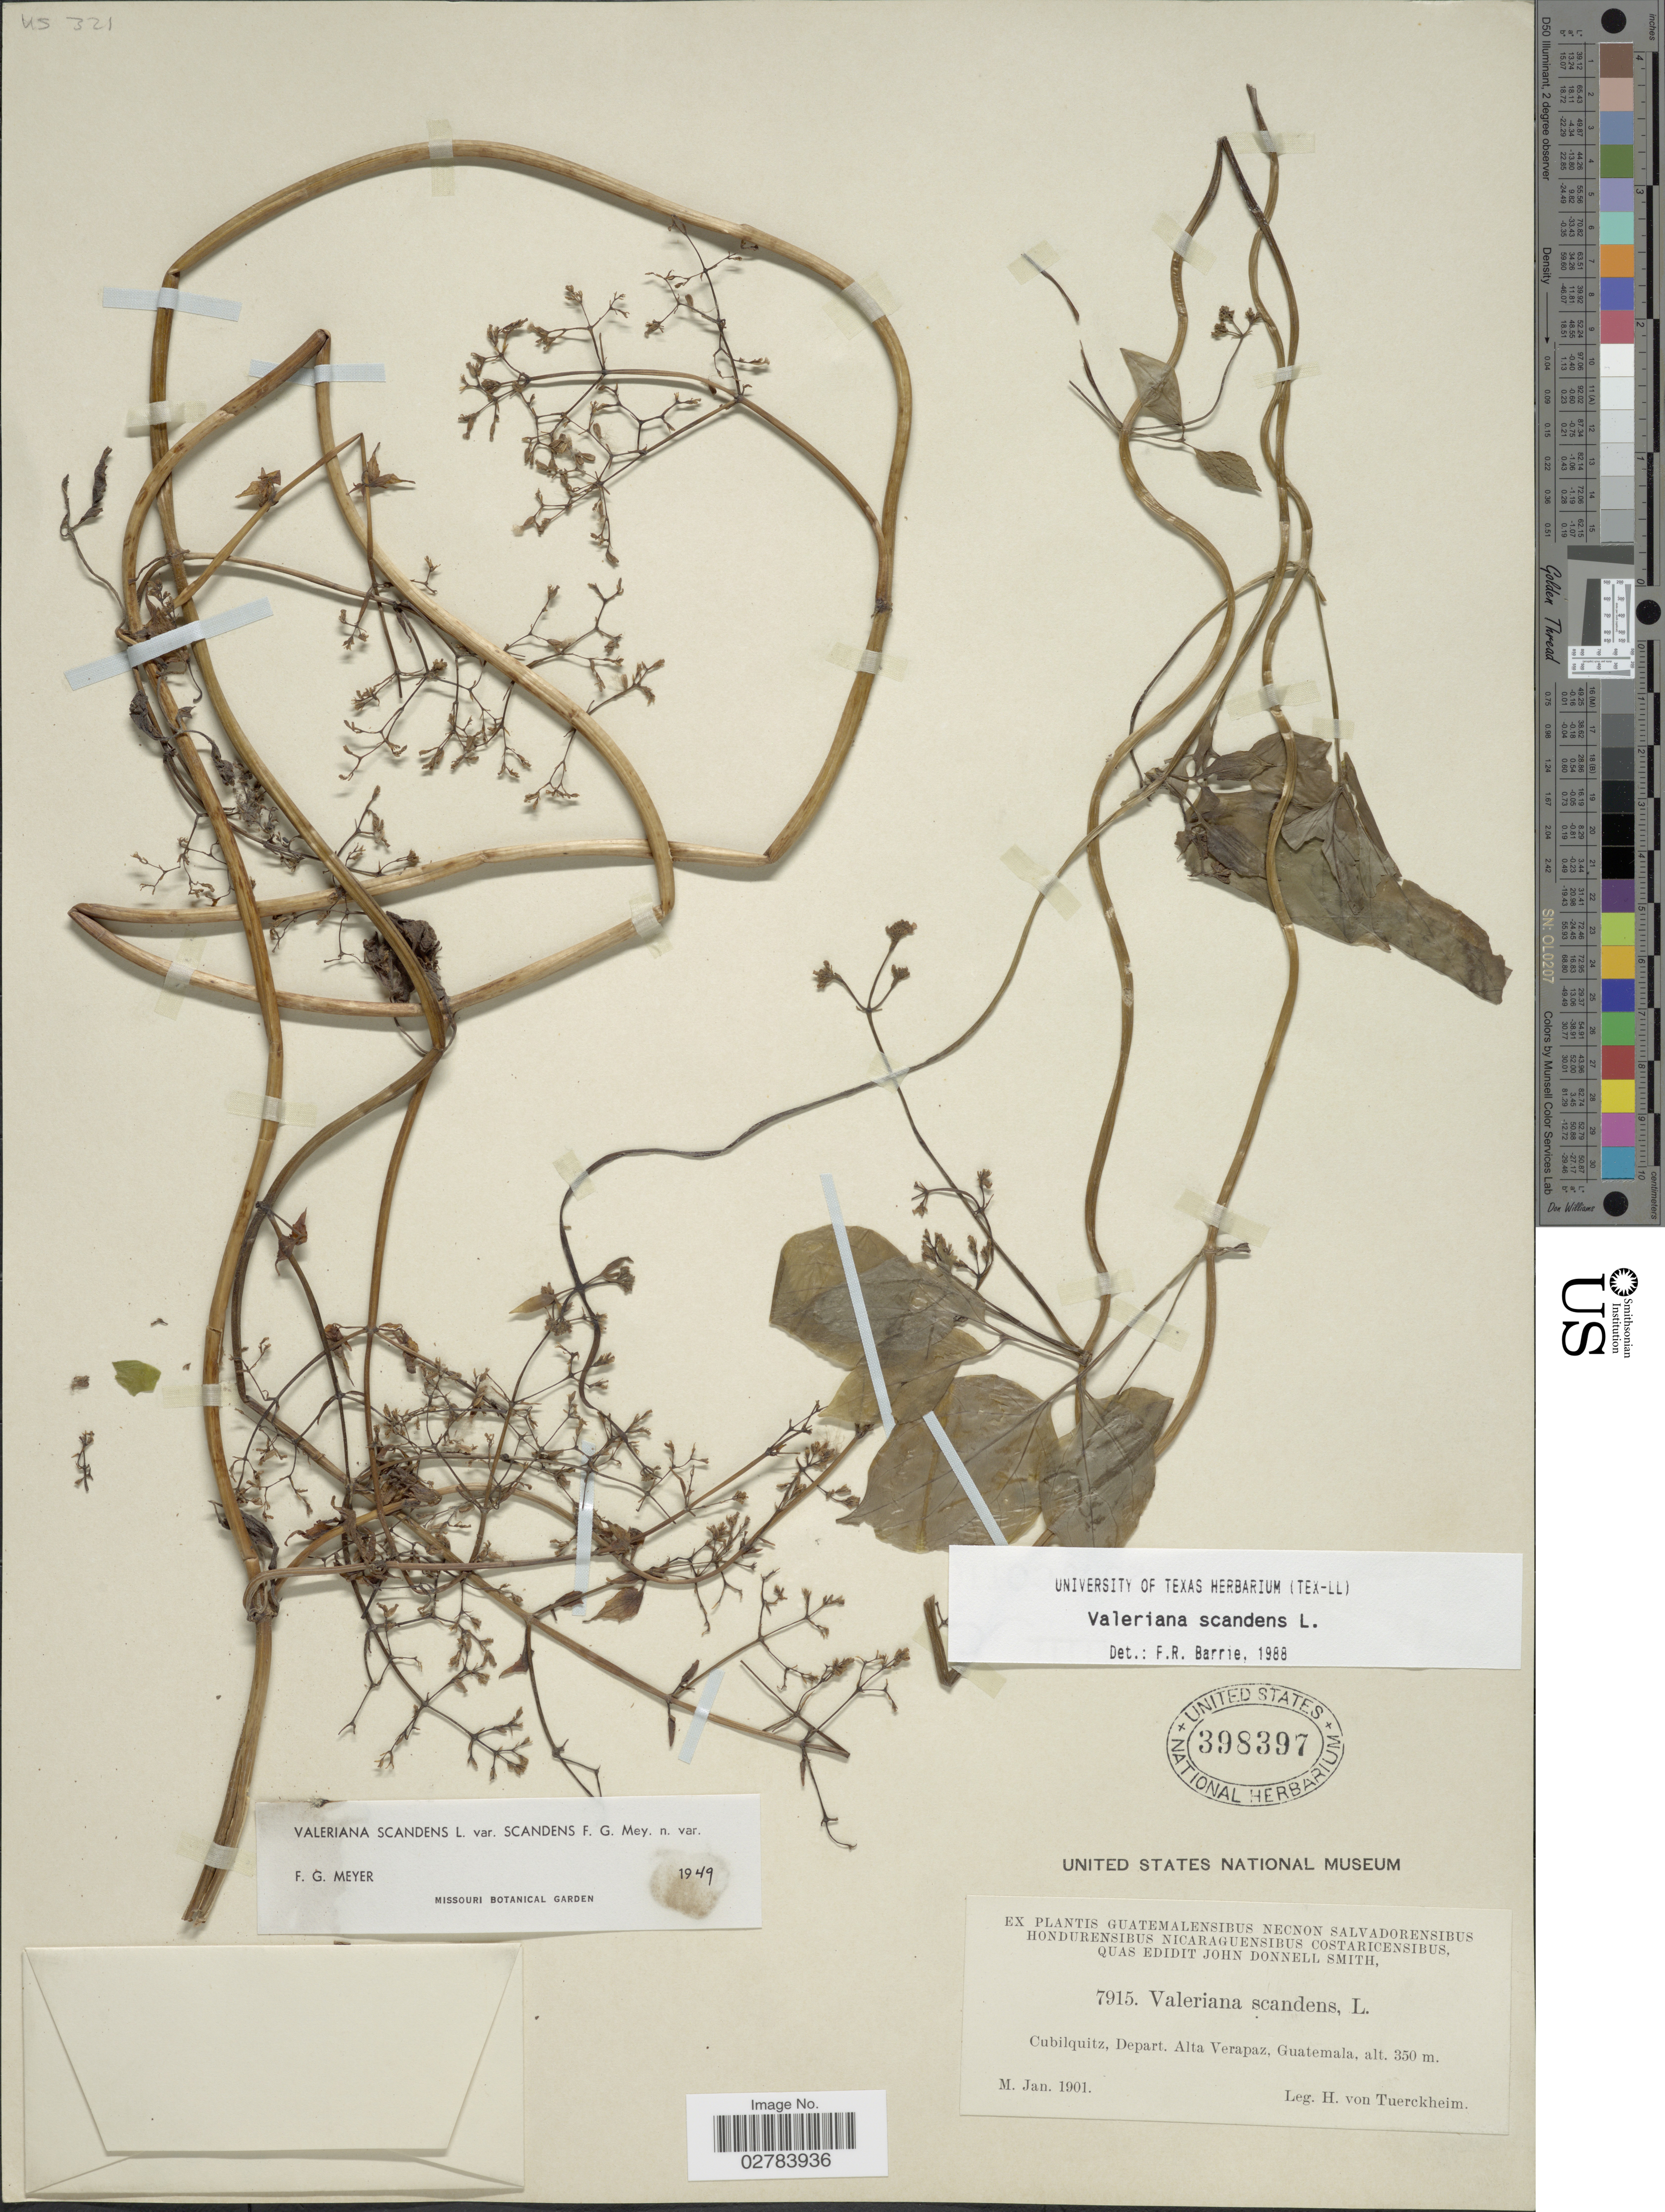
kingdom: Plantae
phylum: Tracheophyta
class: Magnoliopsida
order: Dipsacales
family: Caprifoliaceae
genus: Valeriana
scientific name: Valeriana scandens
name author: L.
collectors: H. von Türckheim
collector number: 7915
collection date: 1901-01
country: Guatemala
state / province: Alta Verapaz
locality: Cubilquitz, Depart Alta Verapaz.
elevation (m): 350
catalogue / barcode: US 398397